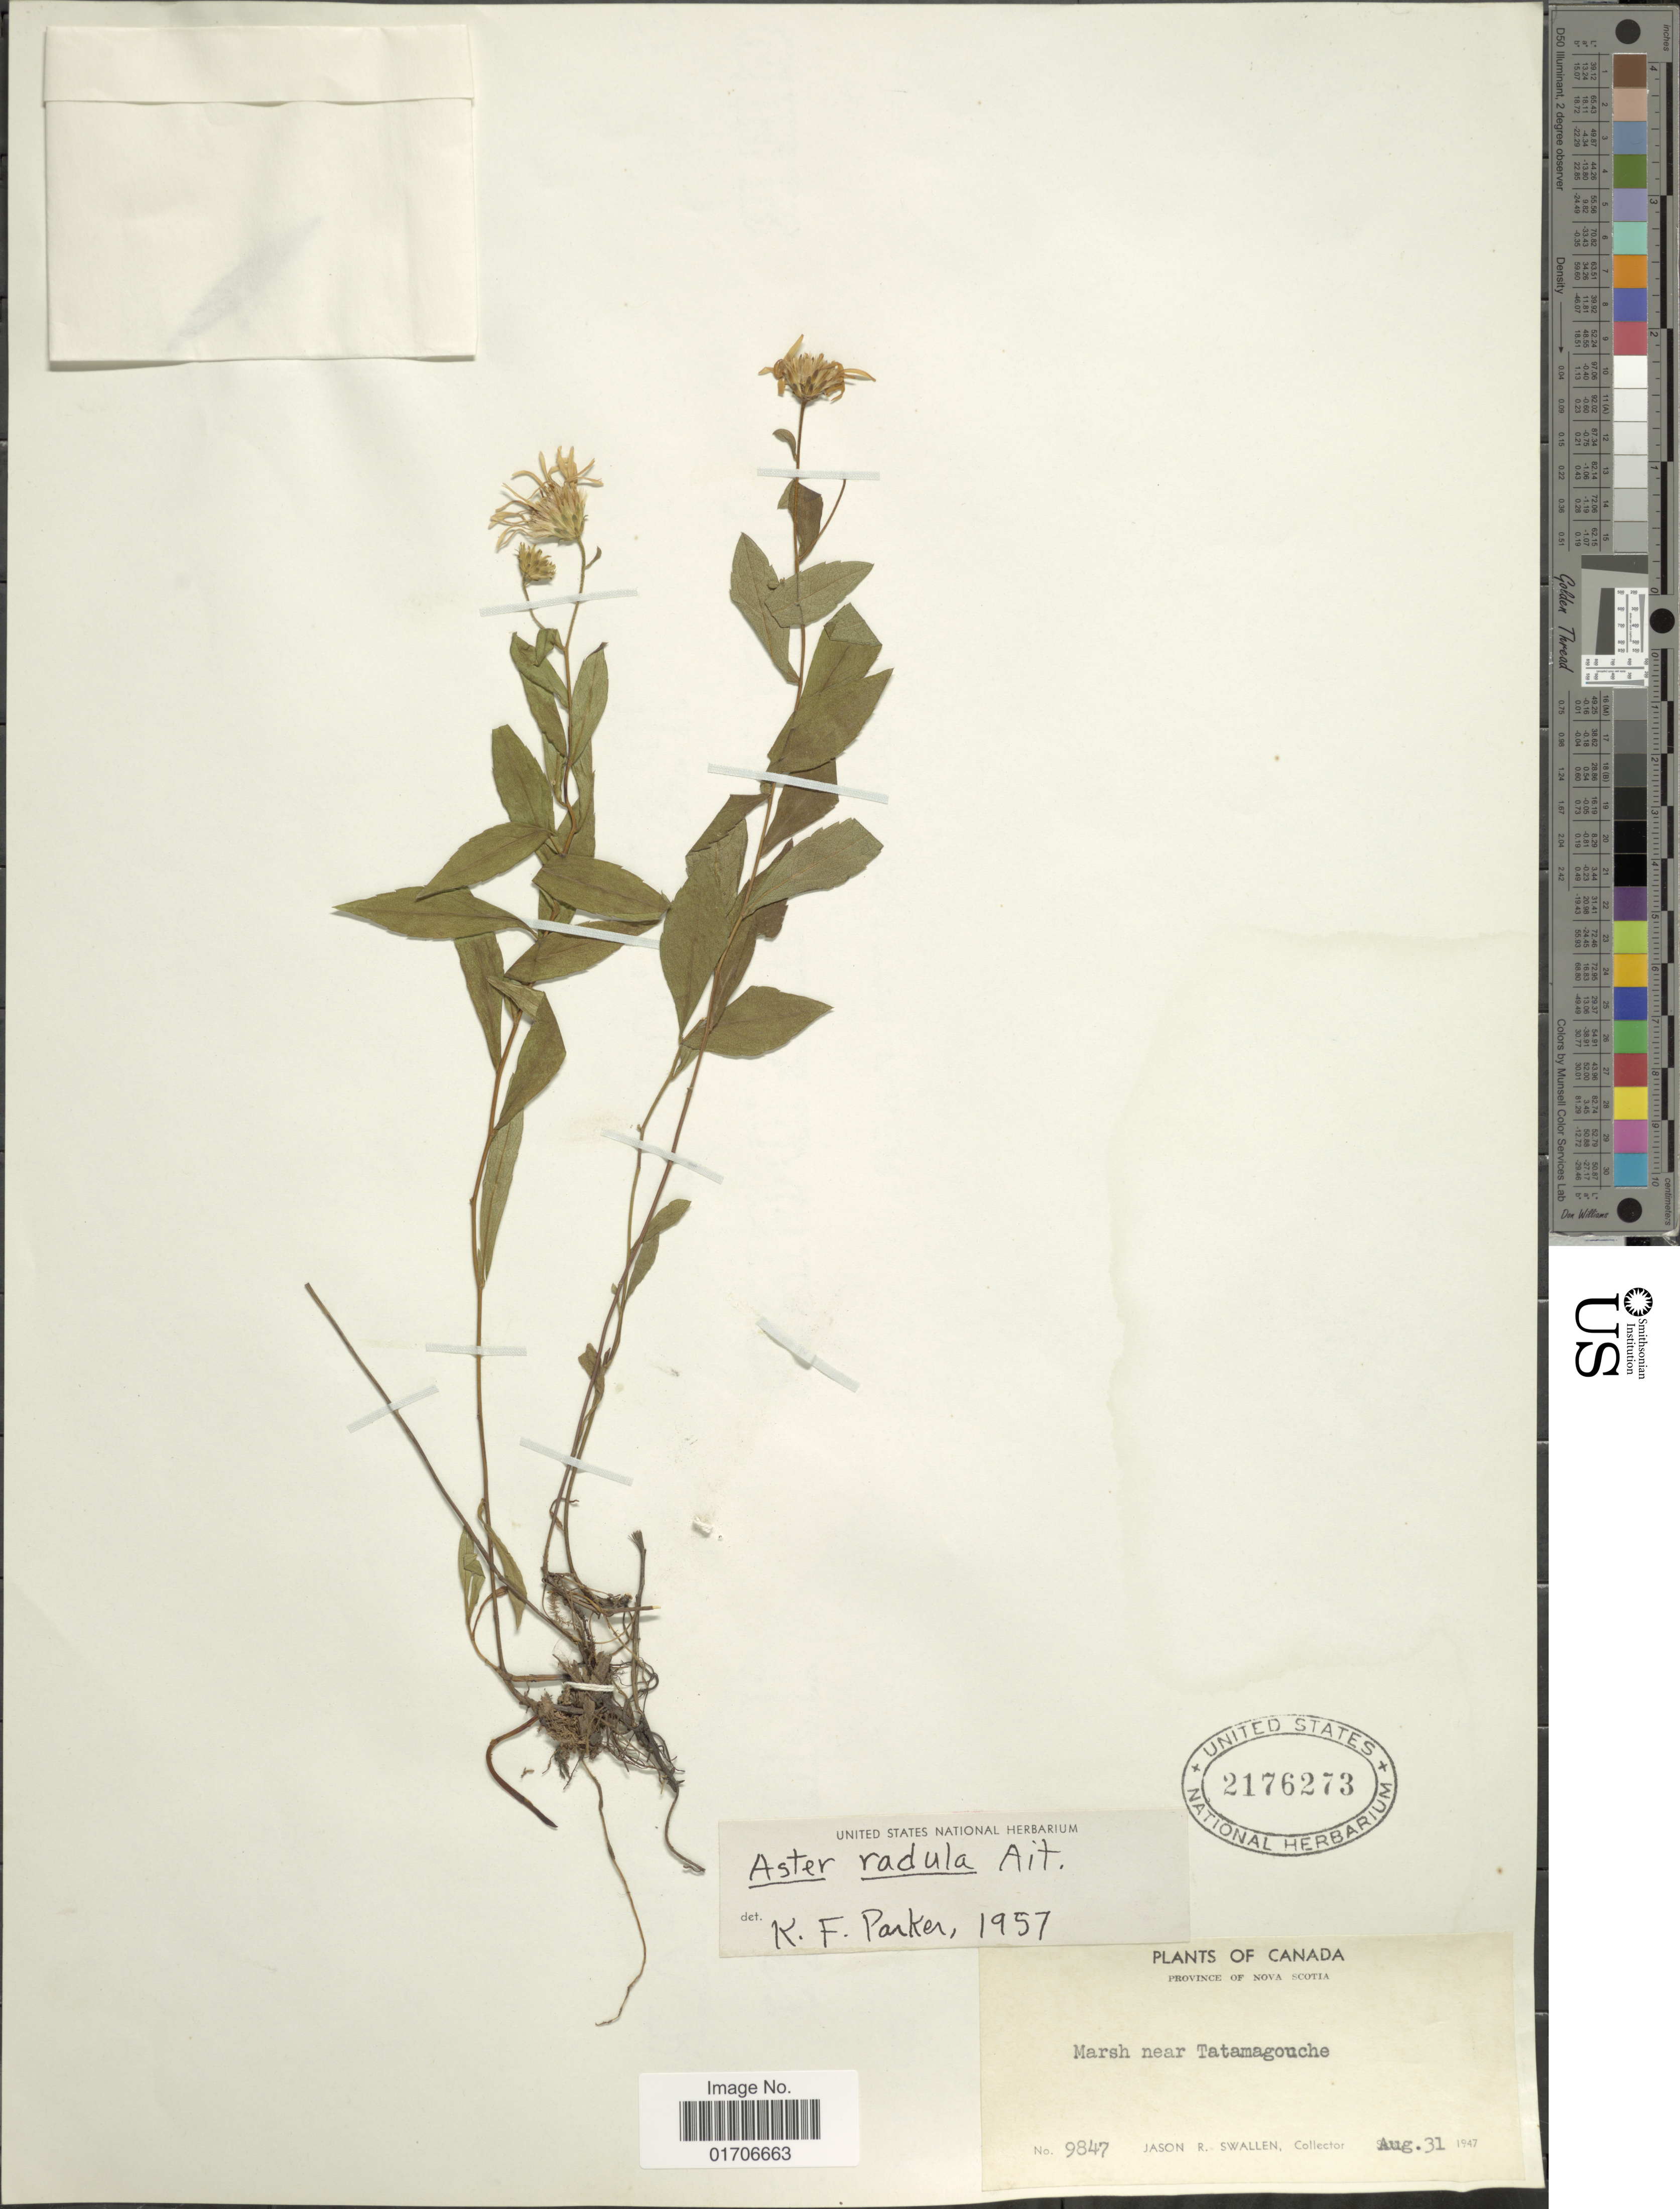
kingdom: Plantae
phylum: Tracheophyta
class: Magnoliopsida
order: Asterales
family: Asteraceae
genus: Eurybia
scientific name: Eurybia radula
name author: (Aiton) G.L. Nesom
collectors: J. R. Swallen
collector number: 9847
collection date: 1947-08-31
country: Canada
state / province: Nova Scotia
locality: Province of Nova Scotia. Marsh near Tatamagouche.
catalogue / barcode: US 2176273